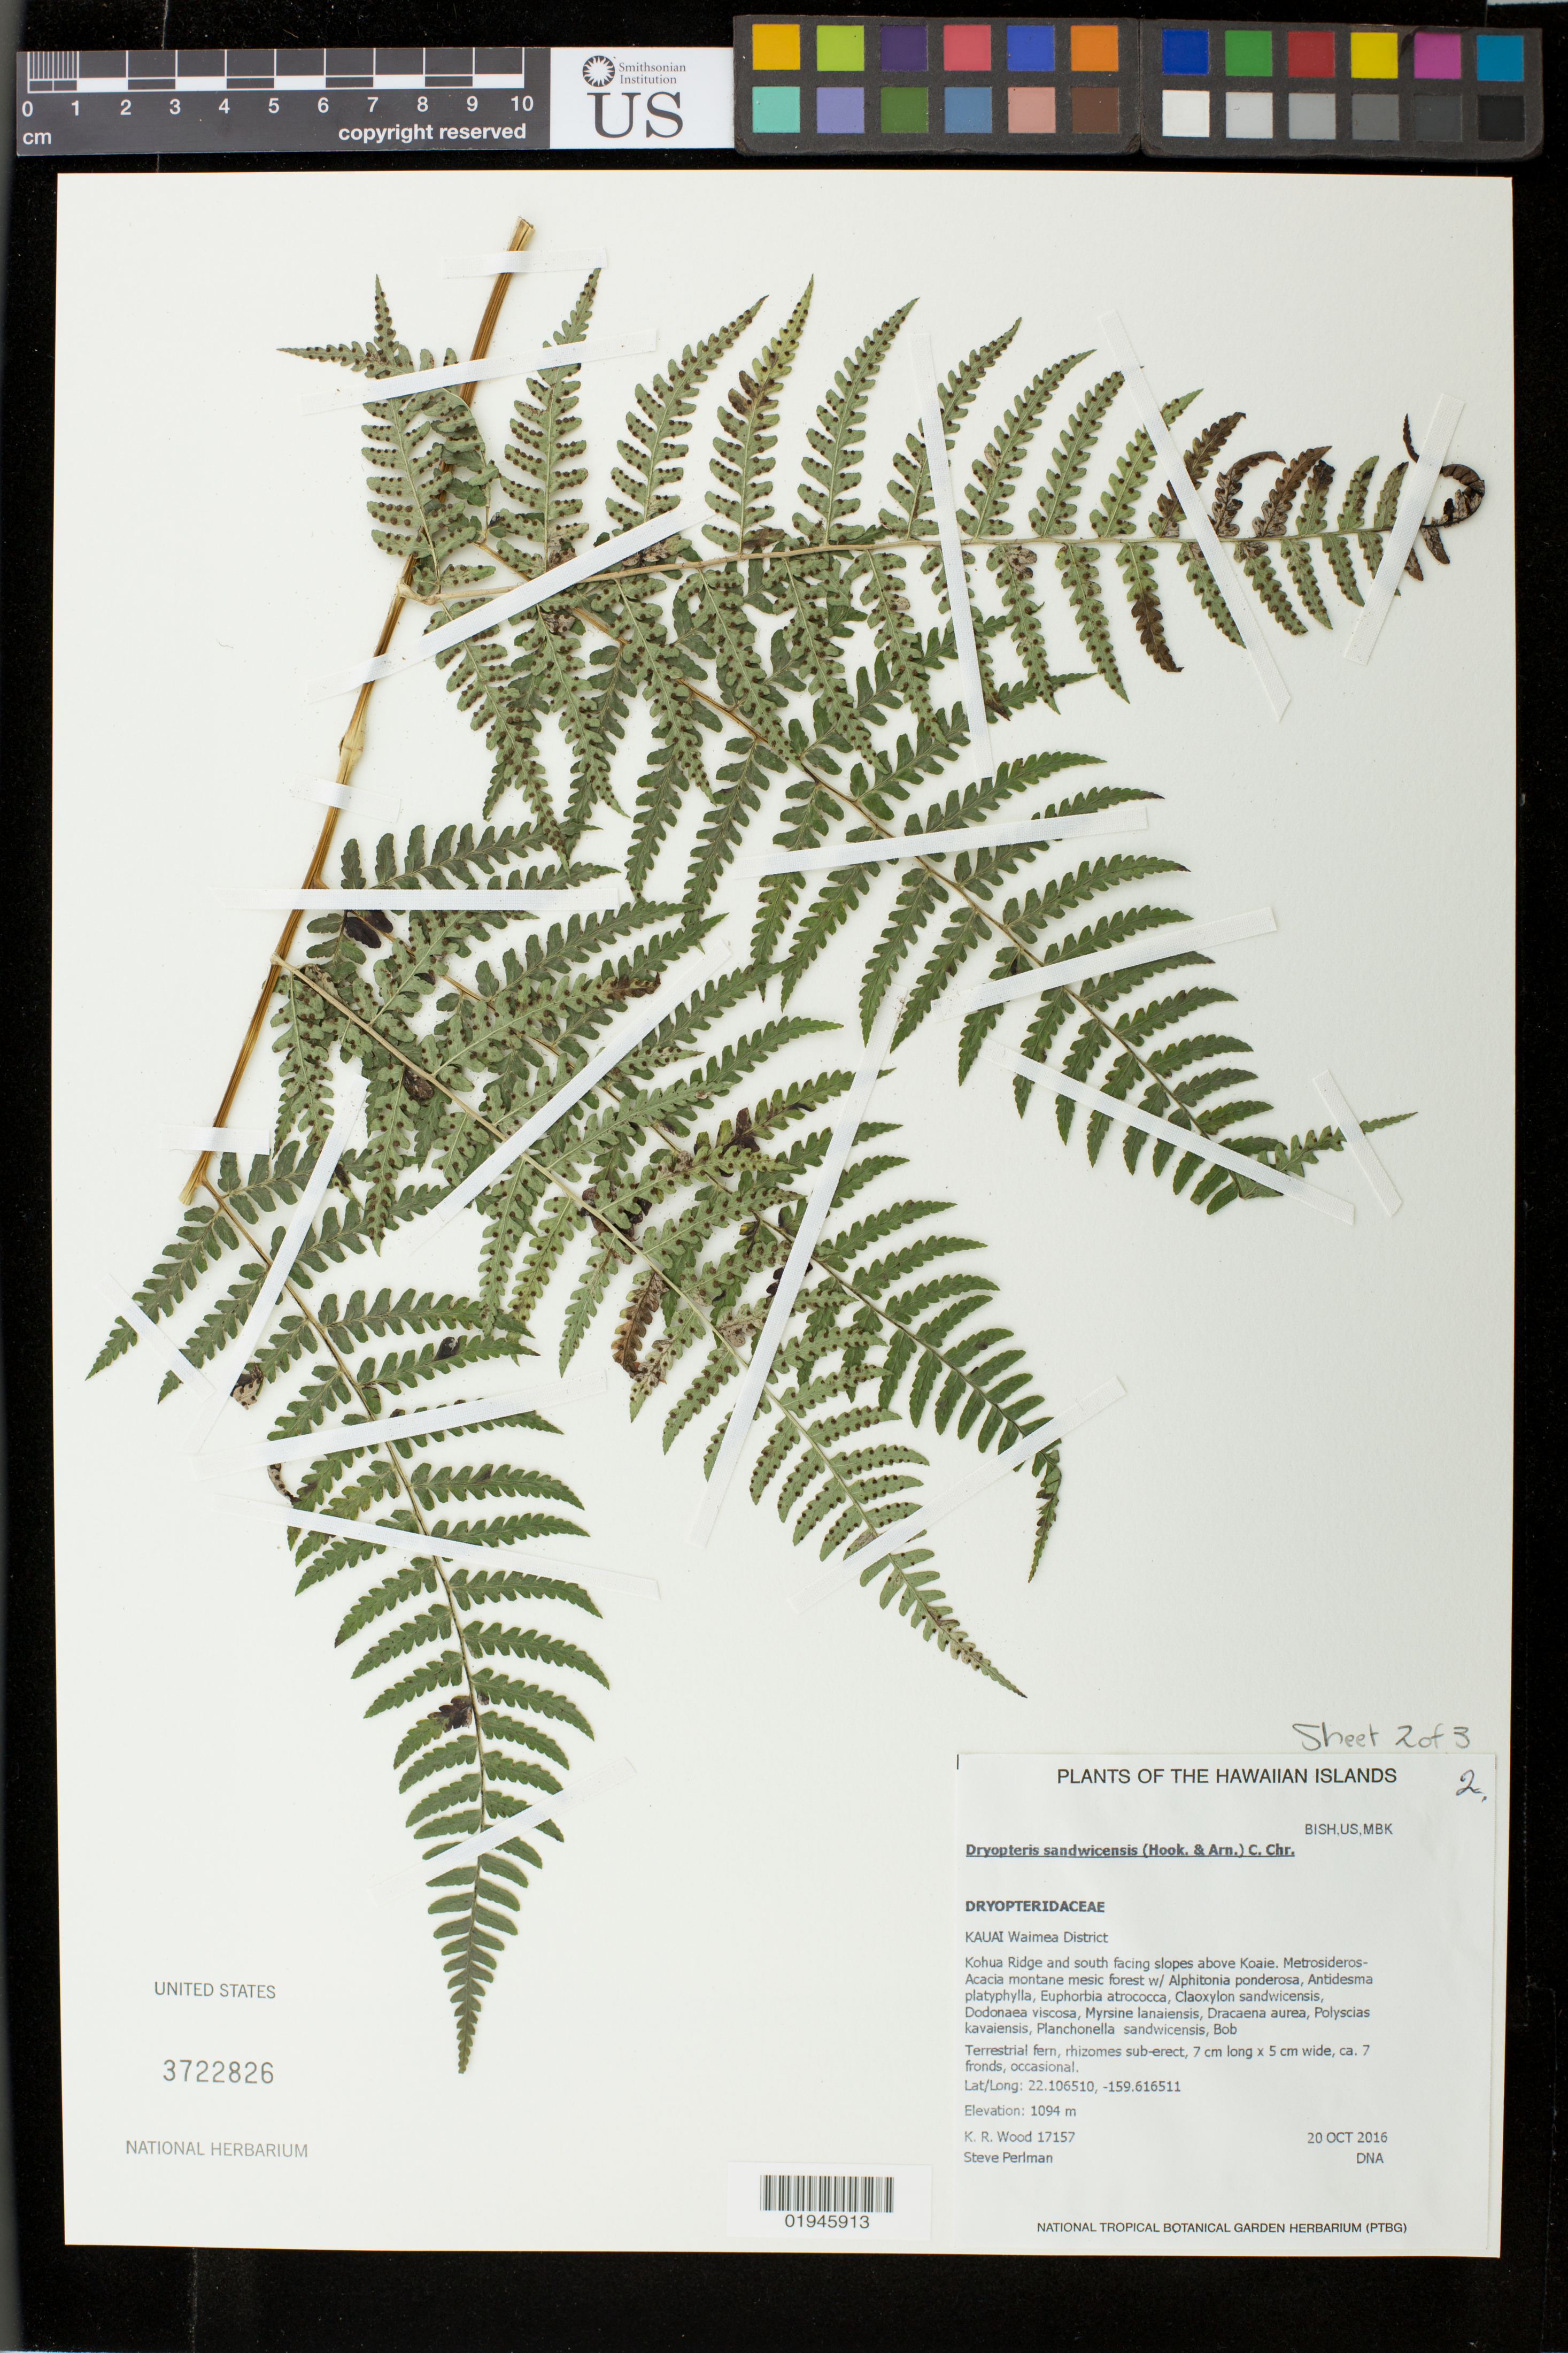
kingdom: Plantae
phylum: Tracheophyta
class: Polypodiopsida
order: Polypodiales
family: Dryopteridaceae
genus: Dryopteris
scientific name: Dryopteris sandwicensis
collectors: K. R. Wood & S. P. Perlman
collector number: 17157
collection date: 2016-10-20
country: United States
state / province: Hawaii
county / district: Kauai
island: Kaua'i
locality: Waimea District, Kohua Ridge and south facing slopes above Koaie.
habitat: Montane mesic forest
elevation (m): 1094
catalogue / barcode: US 3722826